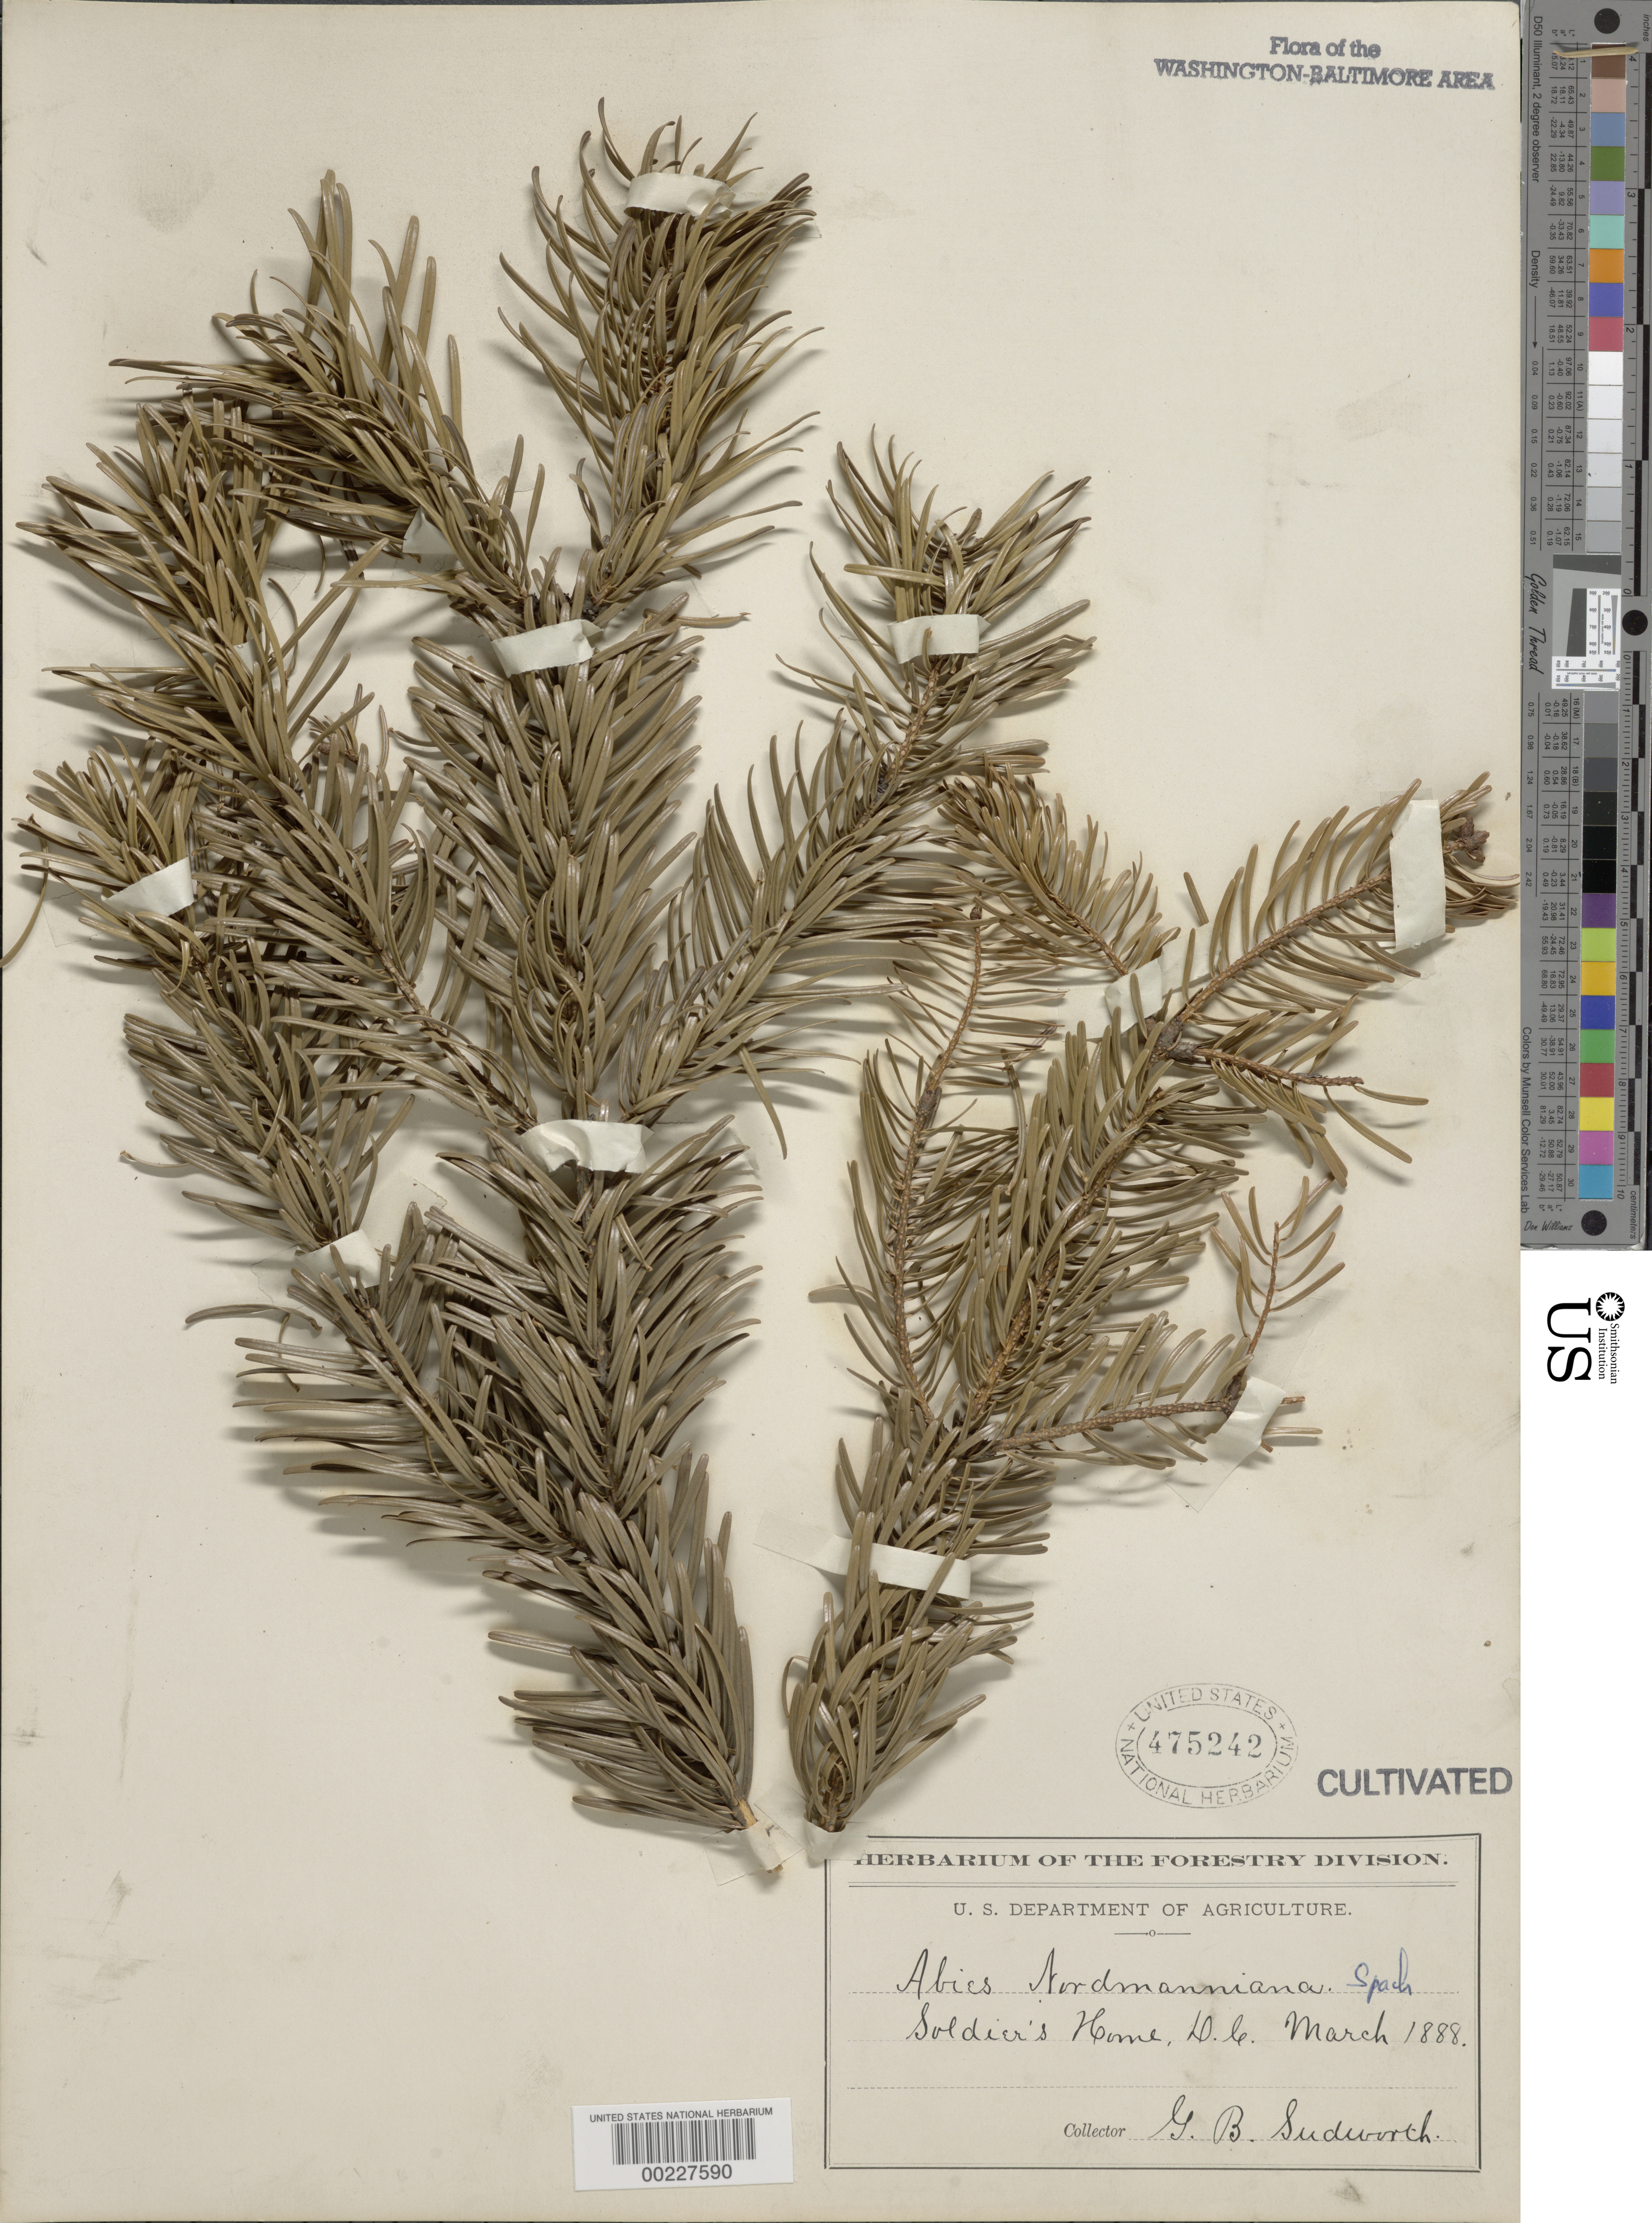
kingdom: Plantae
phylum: Tracheophyta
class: Pinopsida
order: Pinales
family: Pinaceae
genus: Abies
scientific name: Abies nordmanniana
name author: (Steven) Spach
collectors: G. B. Sudworth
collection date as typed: Mar 1888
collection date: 1888-03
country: United States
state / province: District of Columbia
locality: Solder's Home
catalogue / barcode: US 475242